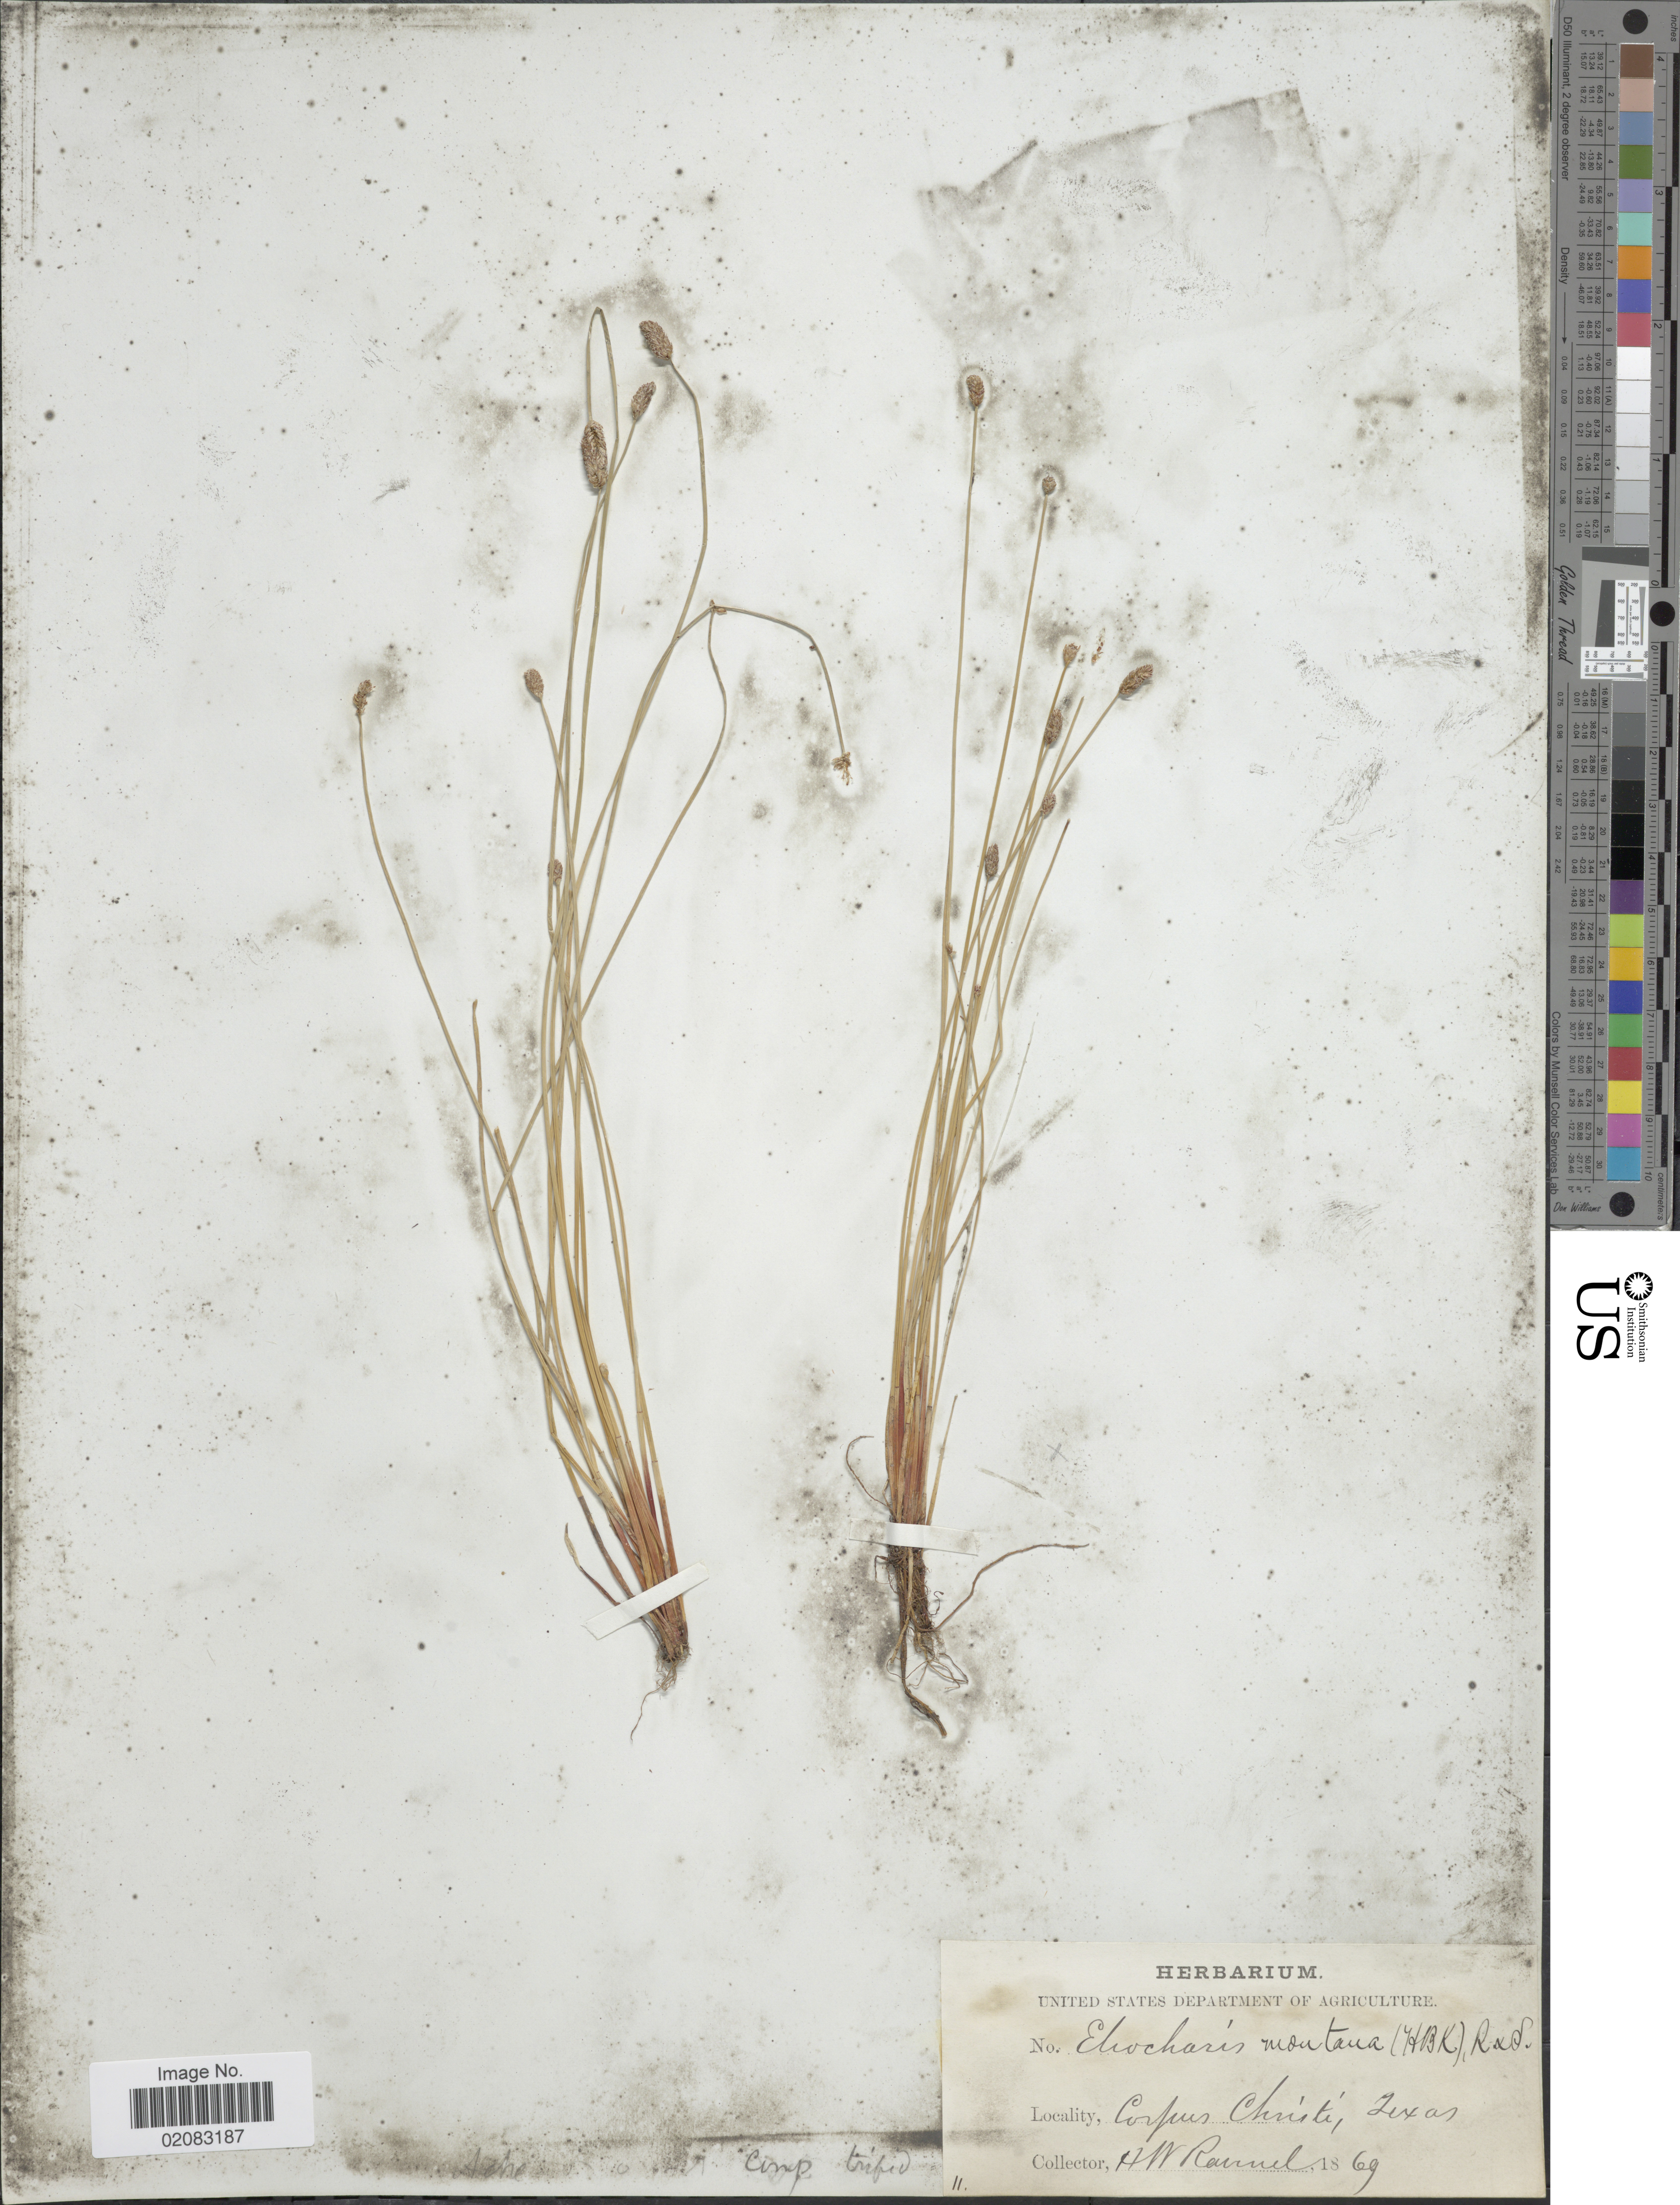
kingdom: Plantae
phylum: Tracheophyta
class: Liliopsida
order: Poales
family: Cyperaceae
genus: Eleocharis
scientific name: Eleocharis montevidensis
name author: Kunth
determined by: Strong, Mark T., (BOT), Smithsonian Institution - National Museum of Natural History (UNITED STATES)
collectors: H. Ravenel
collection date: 1869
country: United States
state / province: Texas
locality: Corpus Christi